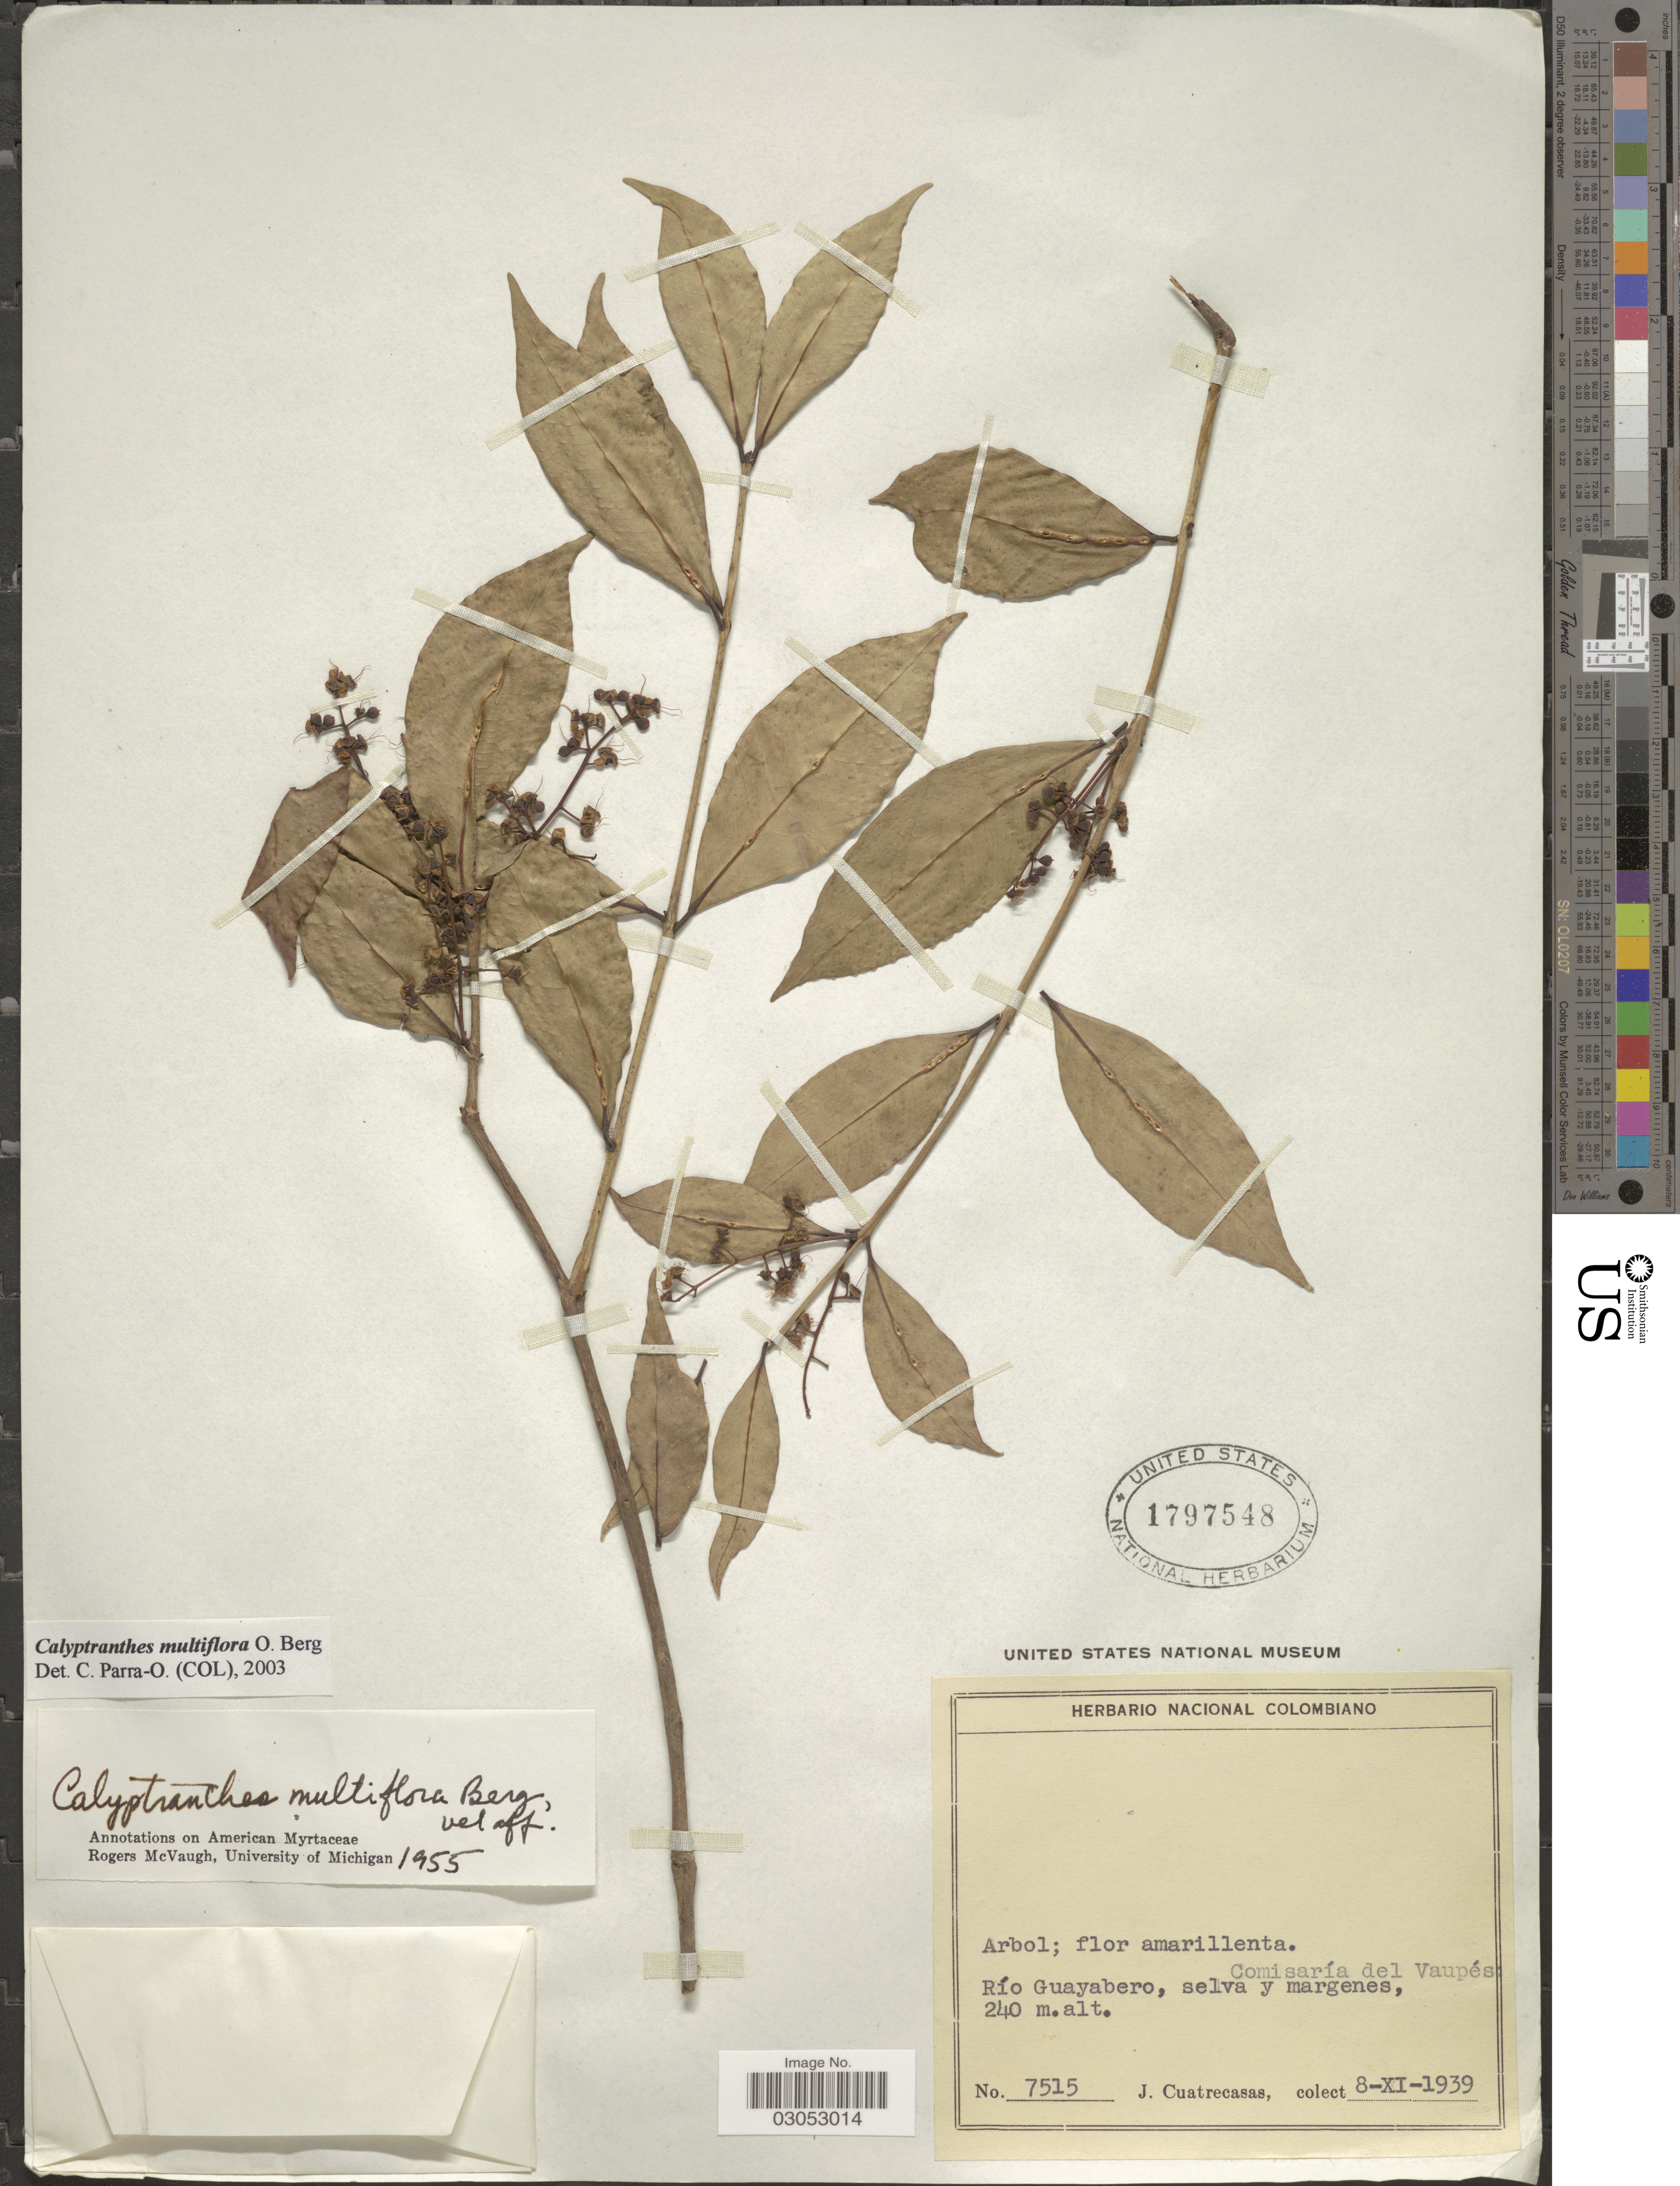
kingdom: Plantae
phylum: Tracheophyta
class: Magnoliopsida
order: Myrtales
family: Myrtaceae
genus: Myrcia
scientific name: Myrcia florifera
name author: (McVaugh) Gaem & E. Lucas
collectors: J. Cuatrecasas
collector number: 7515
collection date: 1939-11-08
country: Colombia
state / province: Vaupés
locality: Río Guayabero.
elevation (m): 240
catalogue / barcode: US 1797548